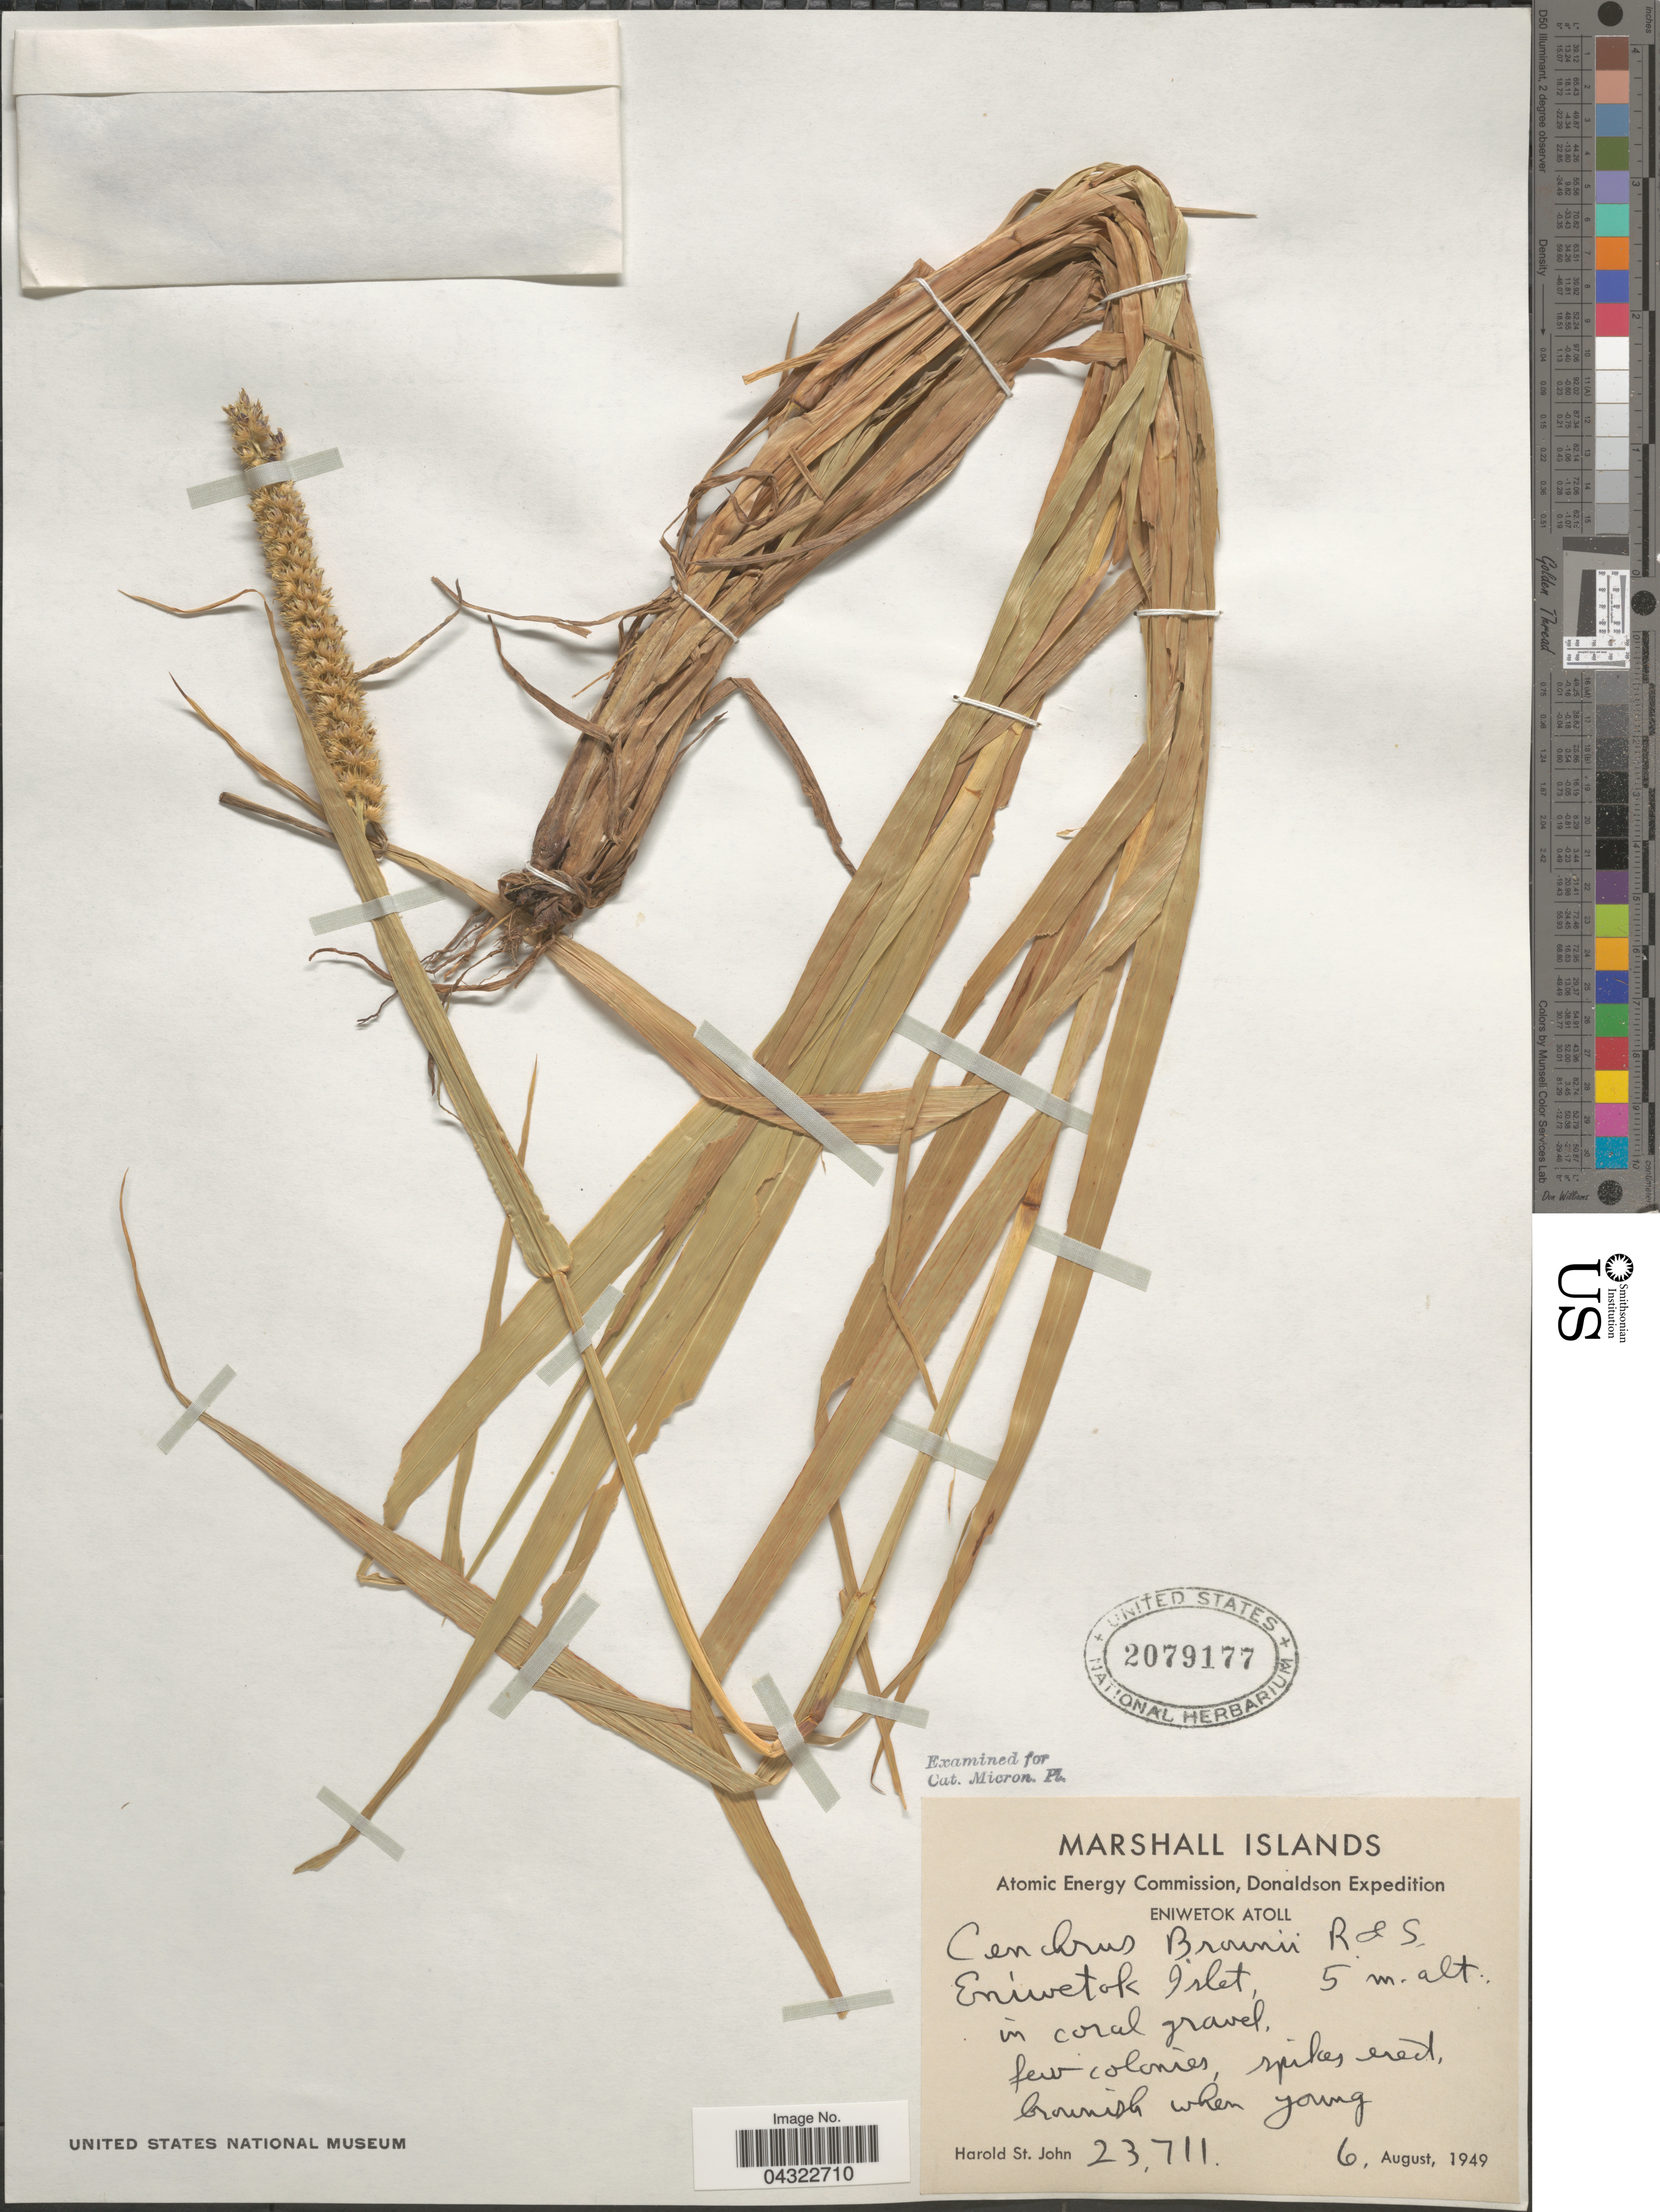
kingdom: Plantae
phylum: Tracheophyta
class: Liliopsida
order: Poales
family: Poaceae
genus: Cenchrus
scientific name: Cenchrus brownii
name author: Roem. & Schult.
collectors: H. St. John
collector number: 23711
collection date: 1949-08-06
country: Marshall Islands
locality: Donaldson Expedition. Eniwetok Atoll. Eniwetok Islet.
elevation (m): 5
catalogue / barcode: US 2079177